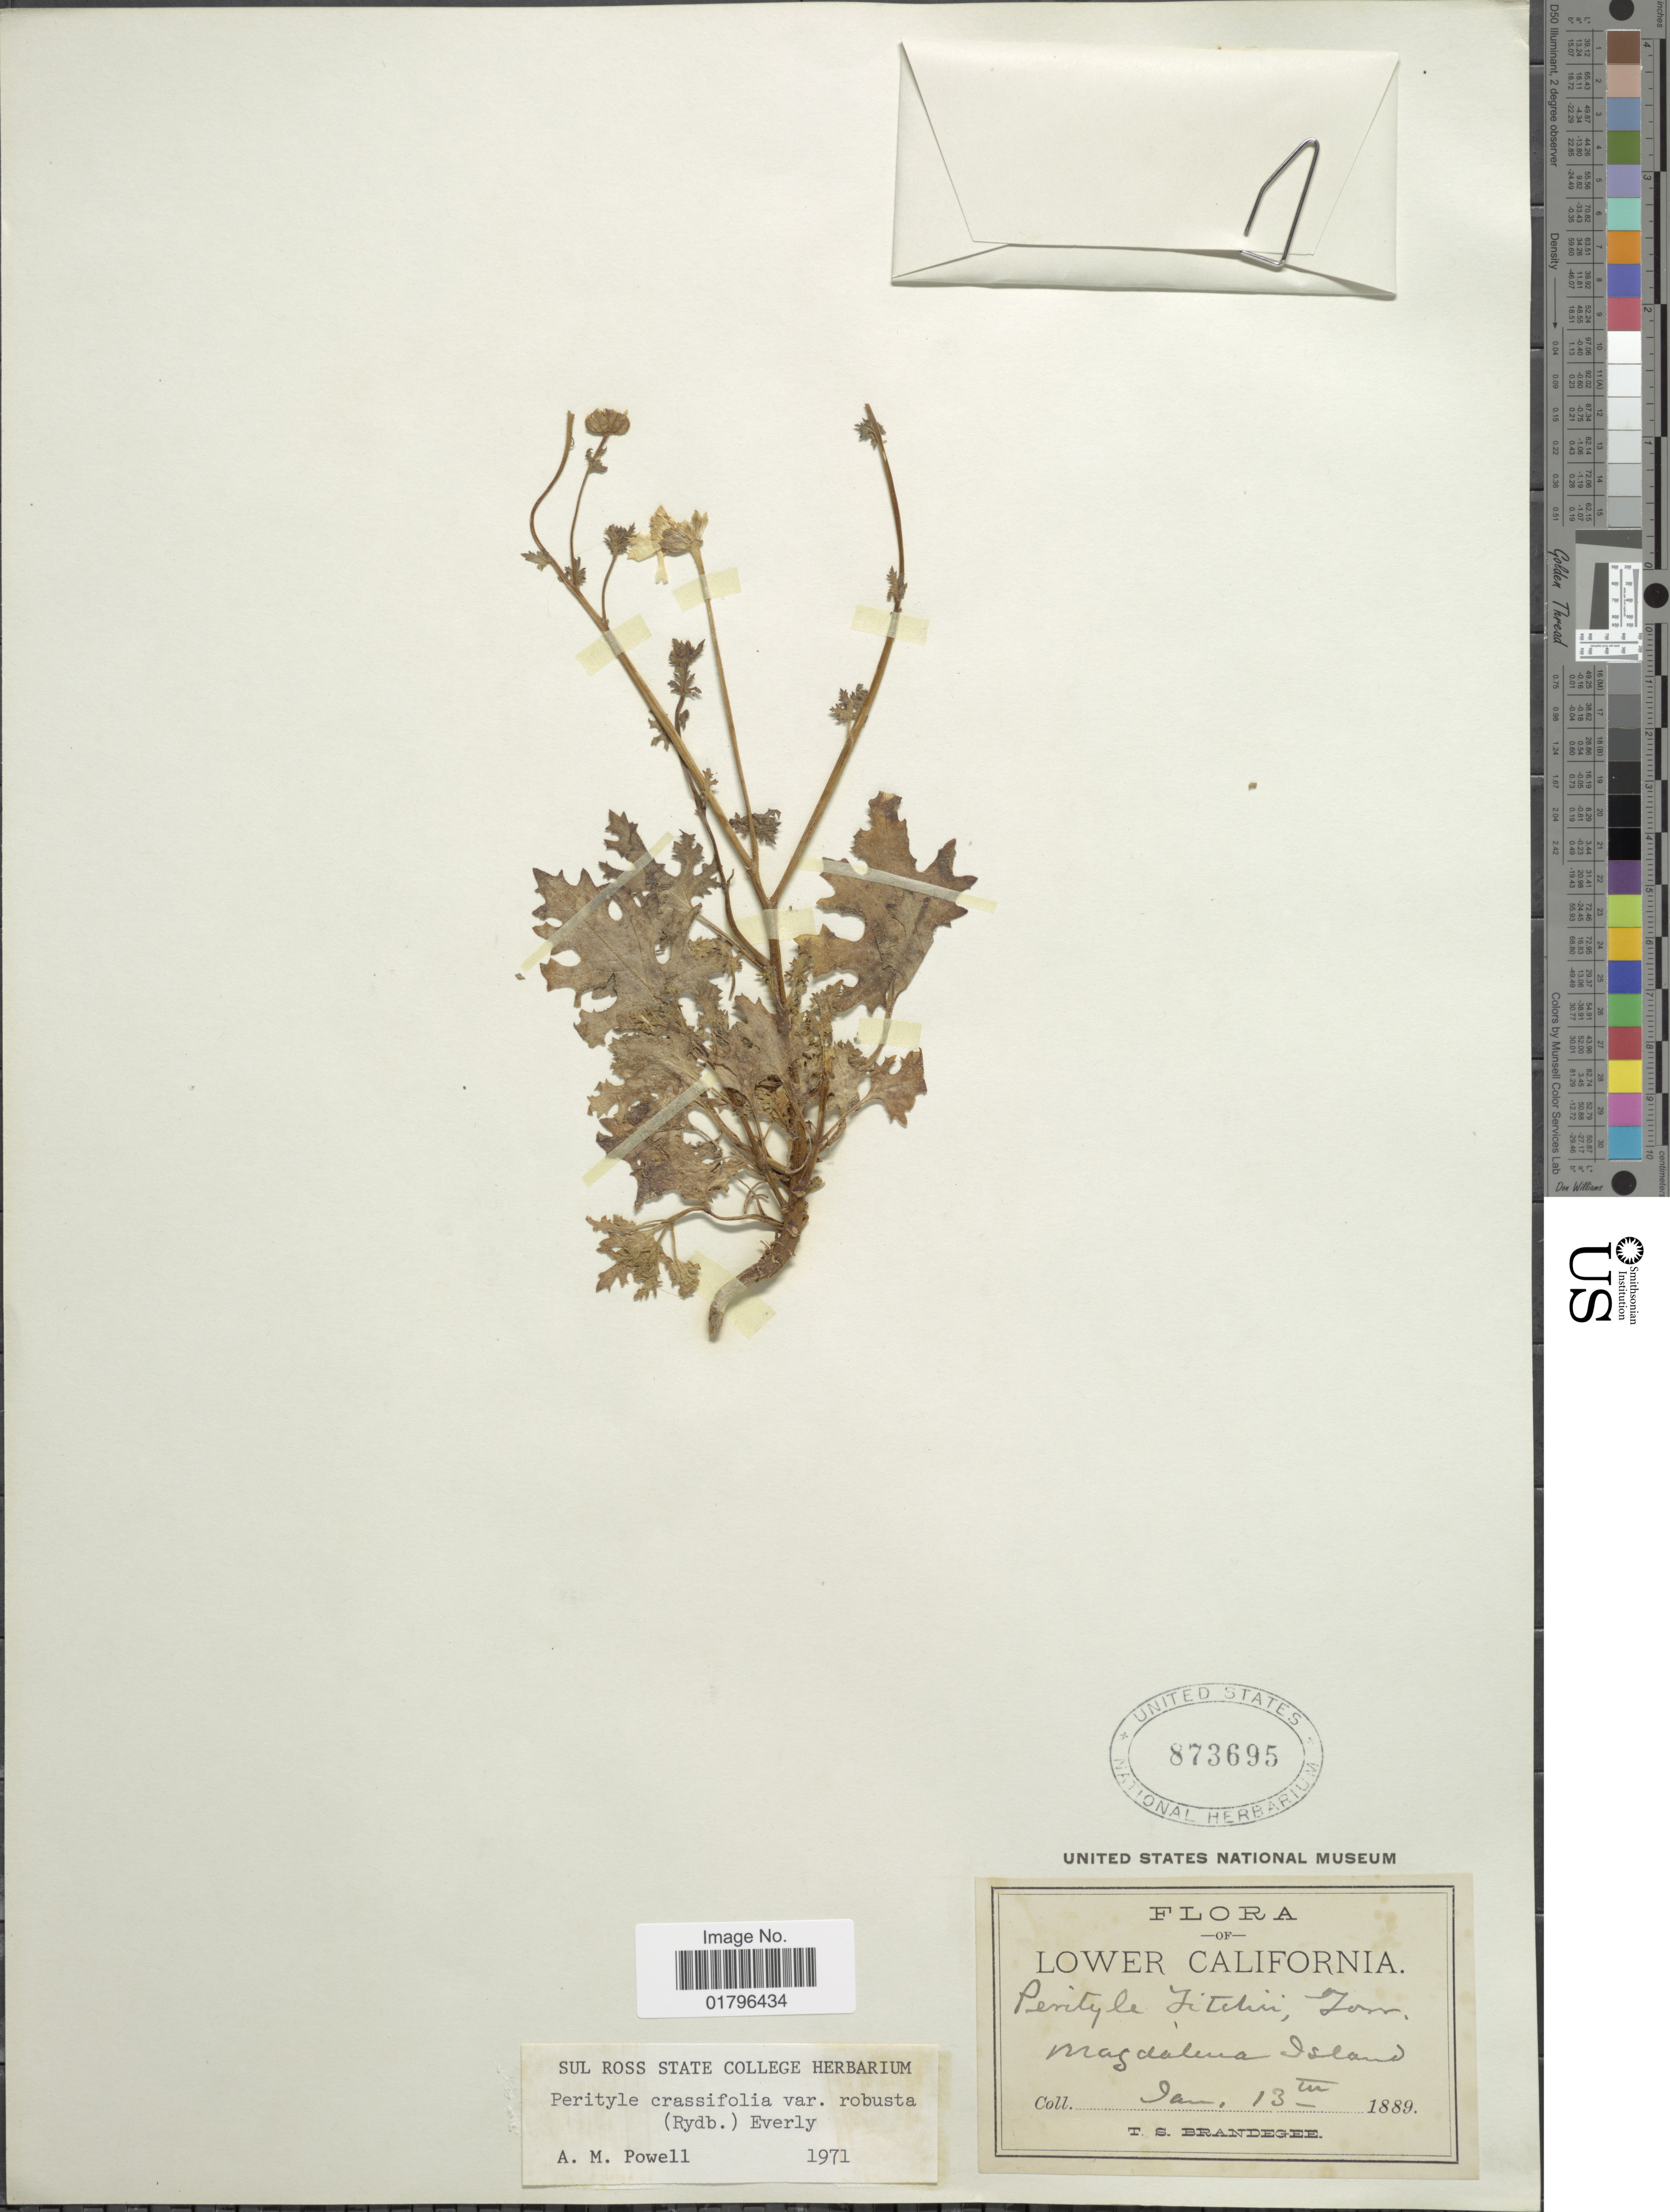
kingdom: Plantae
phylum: Tracheophyta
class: Magnoliopsida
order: Asterales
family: Asteraceae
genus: Perityle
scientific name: Perityle crassifolia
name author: Brandegee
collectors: T. S. Brandegee (herbarium)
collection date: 1889-01-13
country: Mexico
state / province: Baja California Sur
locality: Lower California, Magdalena Island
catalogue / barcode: US 873695